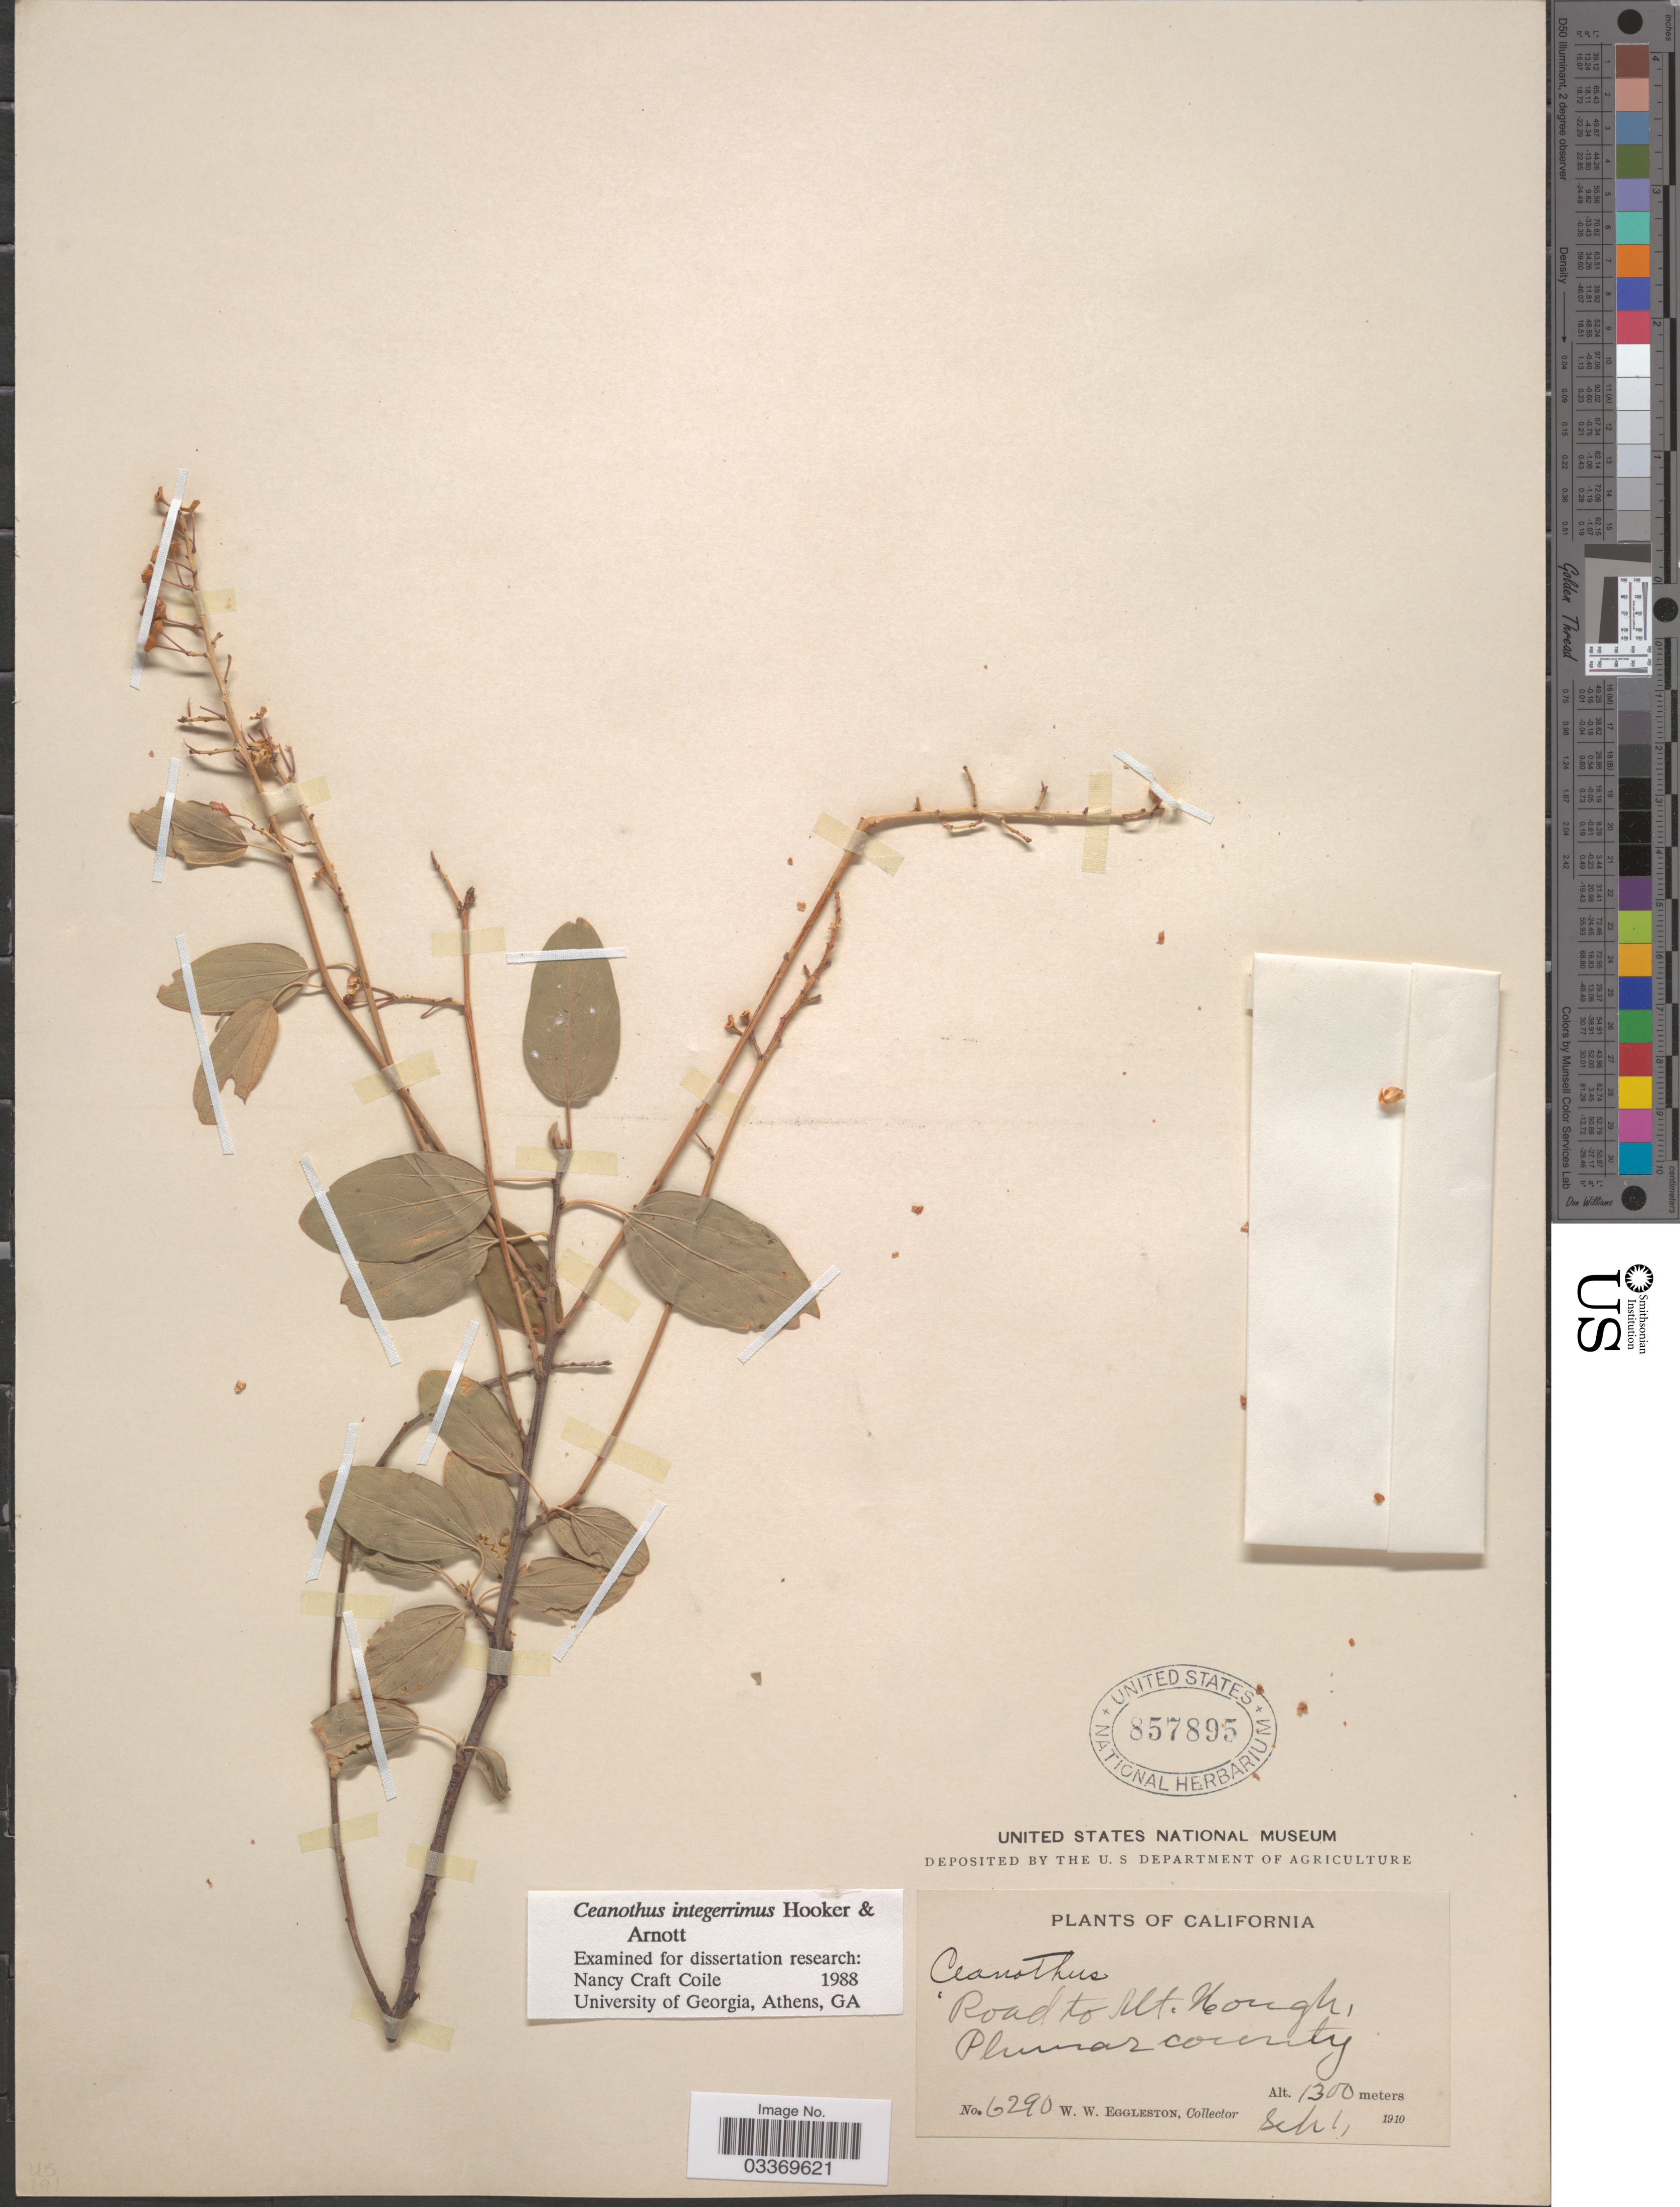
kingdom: Plantae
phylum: Tracheophyta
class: Magnoliopsida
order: Rosales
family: Rhamnaceae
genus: Ceanothus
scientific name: Ceanothus integerrimus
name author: Hook. & Arn.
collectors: W. W. Eggleston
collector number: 6290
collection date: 1910-09-01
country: United States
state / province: California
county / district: Plumas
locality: Road to Mt. Hough, Plumas County.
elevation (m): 1300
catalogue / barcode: US 857895